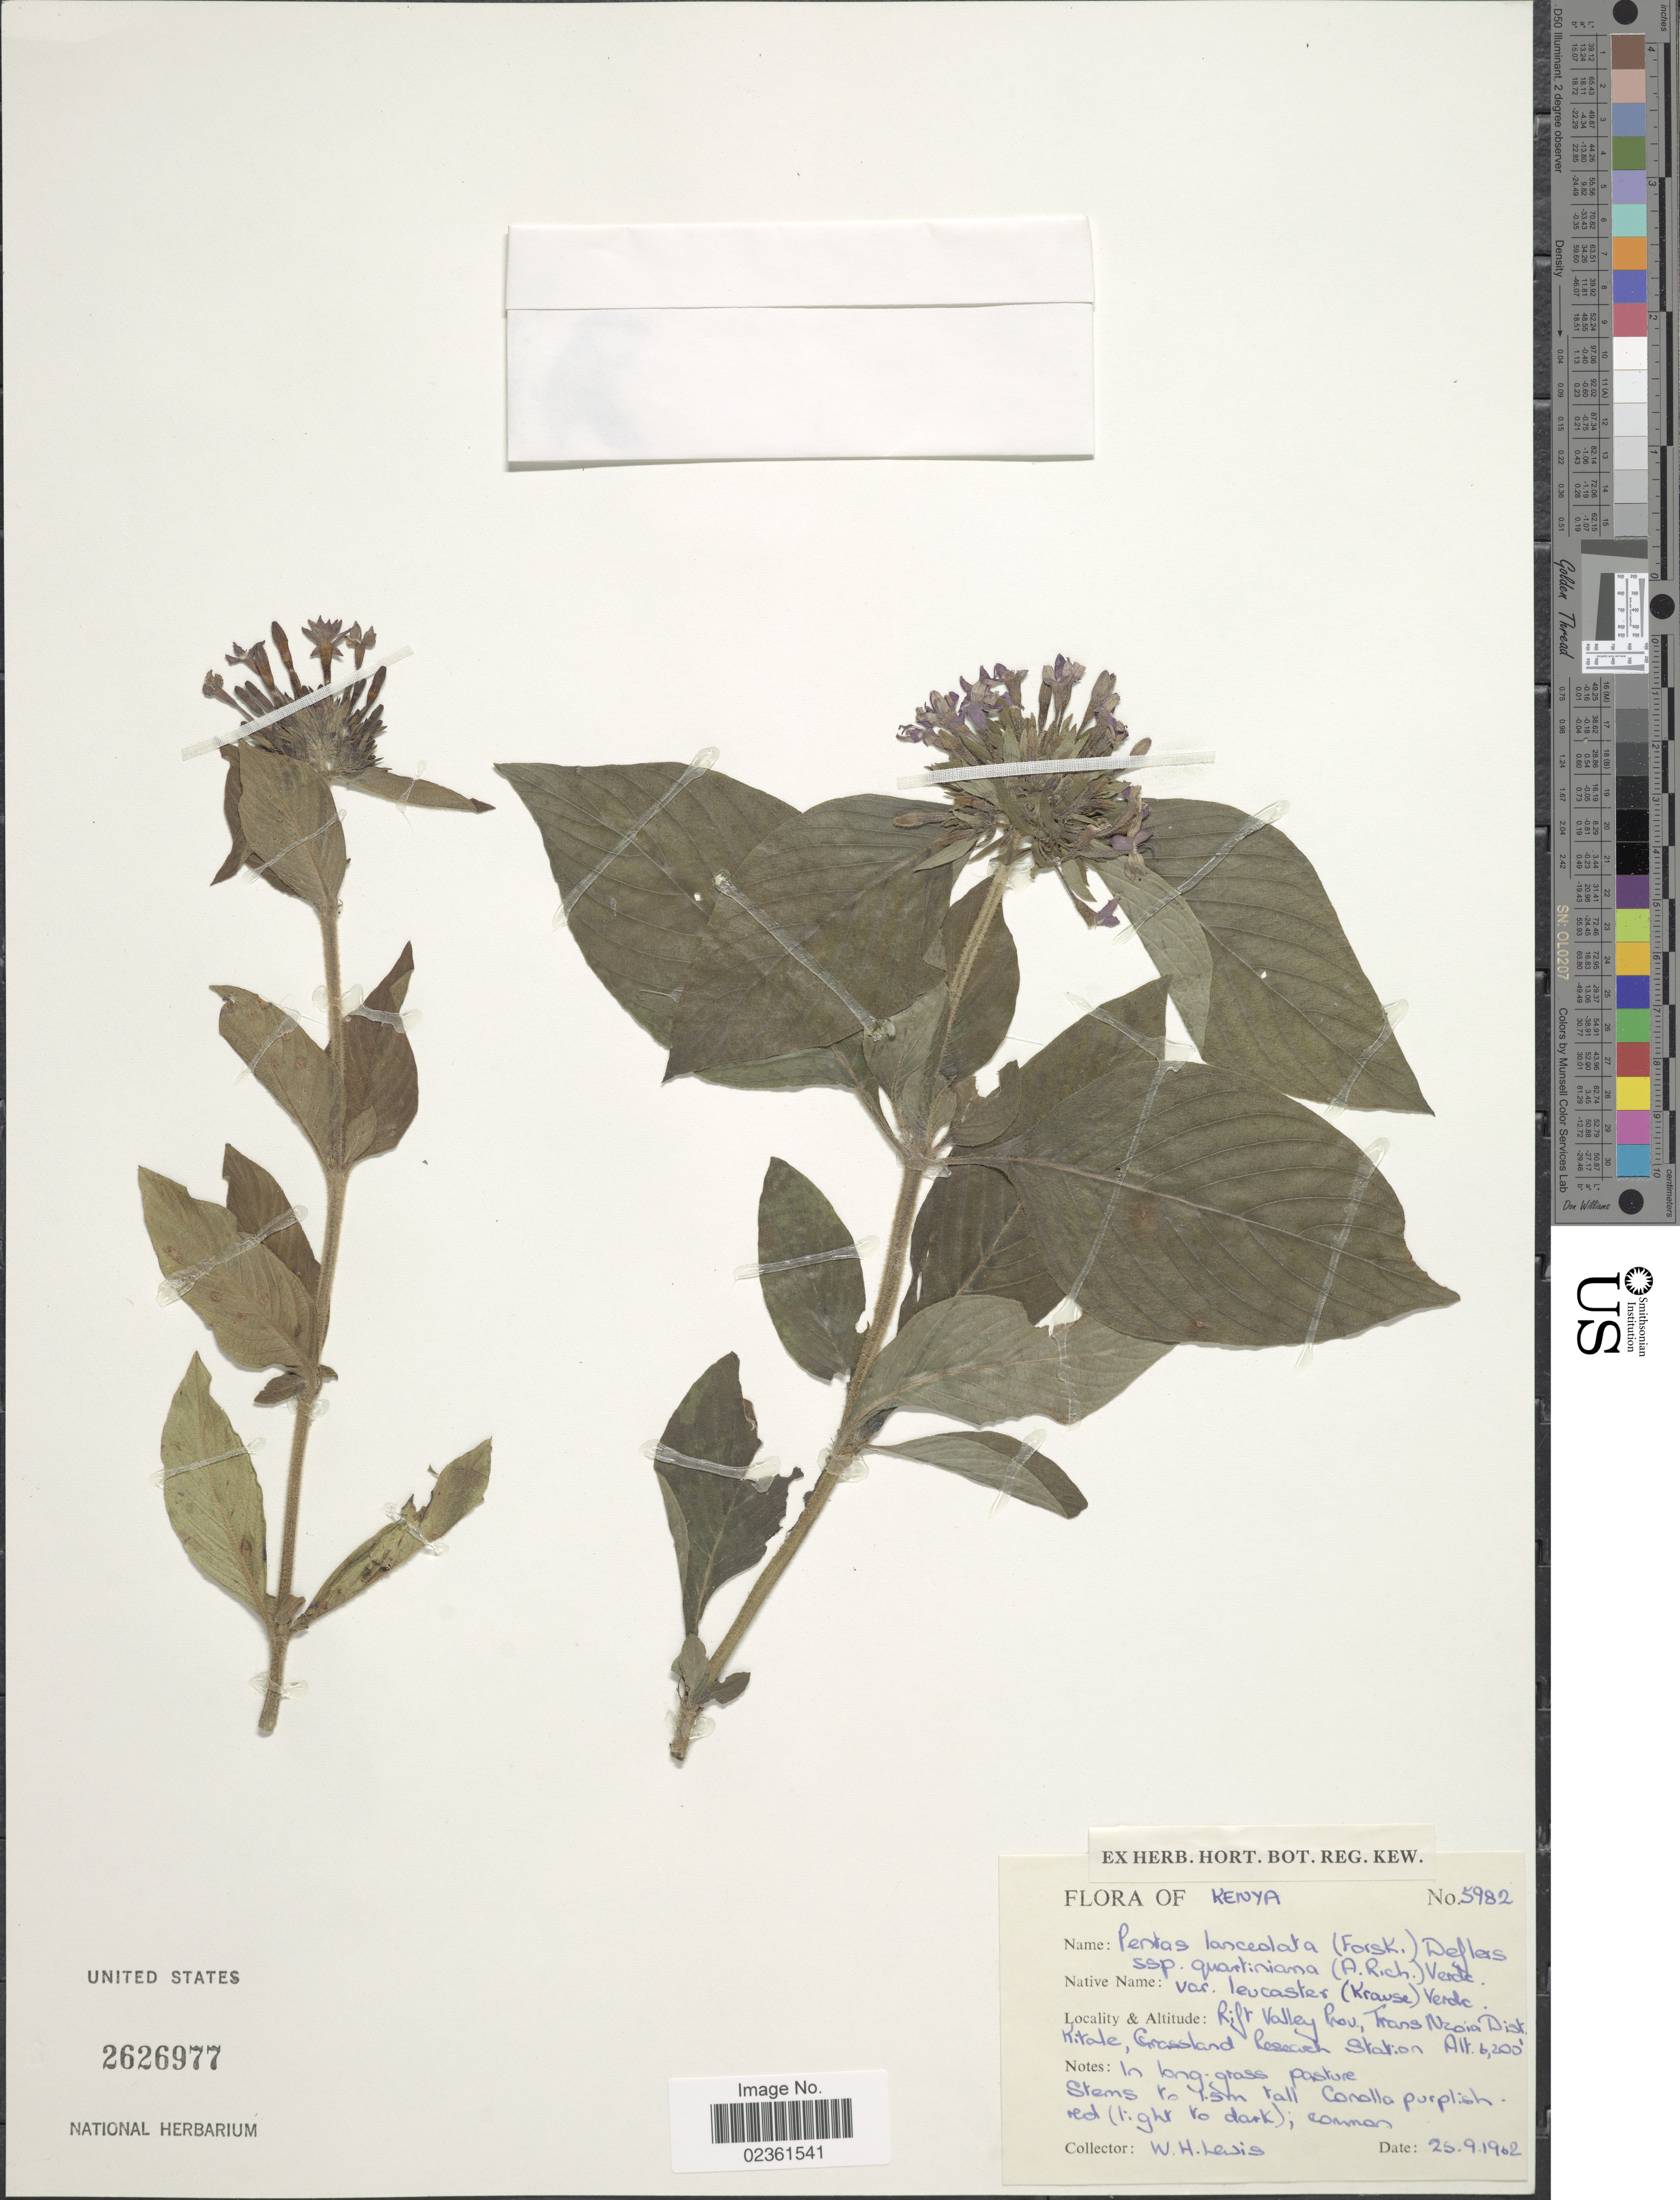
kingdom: Plantae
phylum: Tracheophyta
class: Magnoliopsida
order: Gentianales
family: Rubiaceae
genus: Pentas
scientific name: Pentas lanceolata var. leucaster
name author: (K. Krause) Verdc.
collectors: W. H. Lewis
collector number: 5982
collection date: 1962-09-25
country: Kenya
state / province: Trans Nzoia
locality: Trans Nzoia Dist. Kitale, Grassland Research Station.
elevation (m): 1890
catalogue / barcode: US 2626977